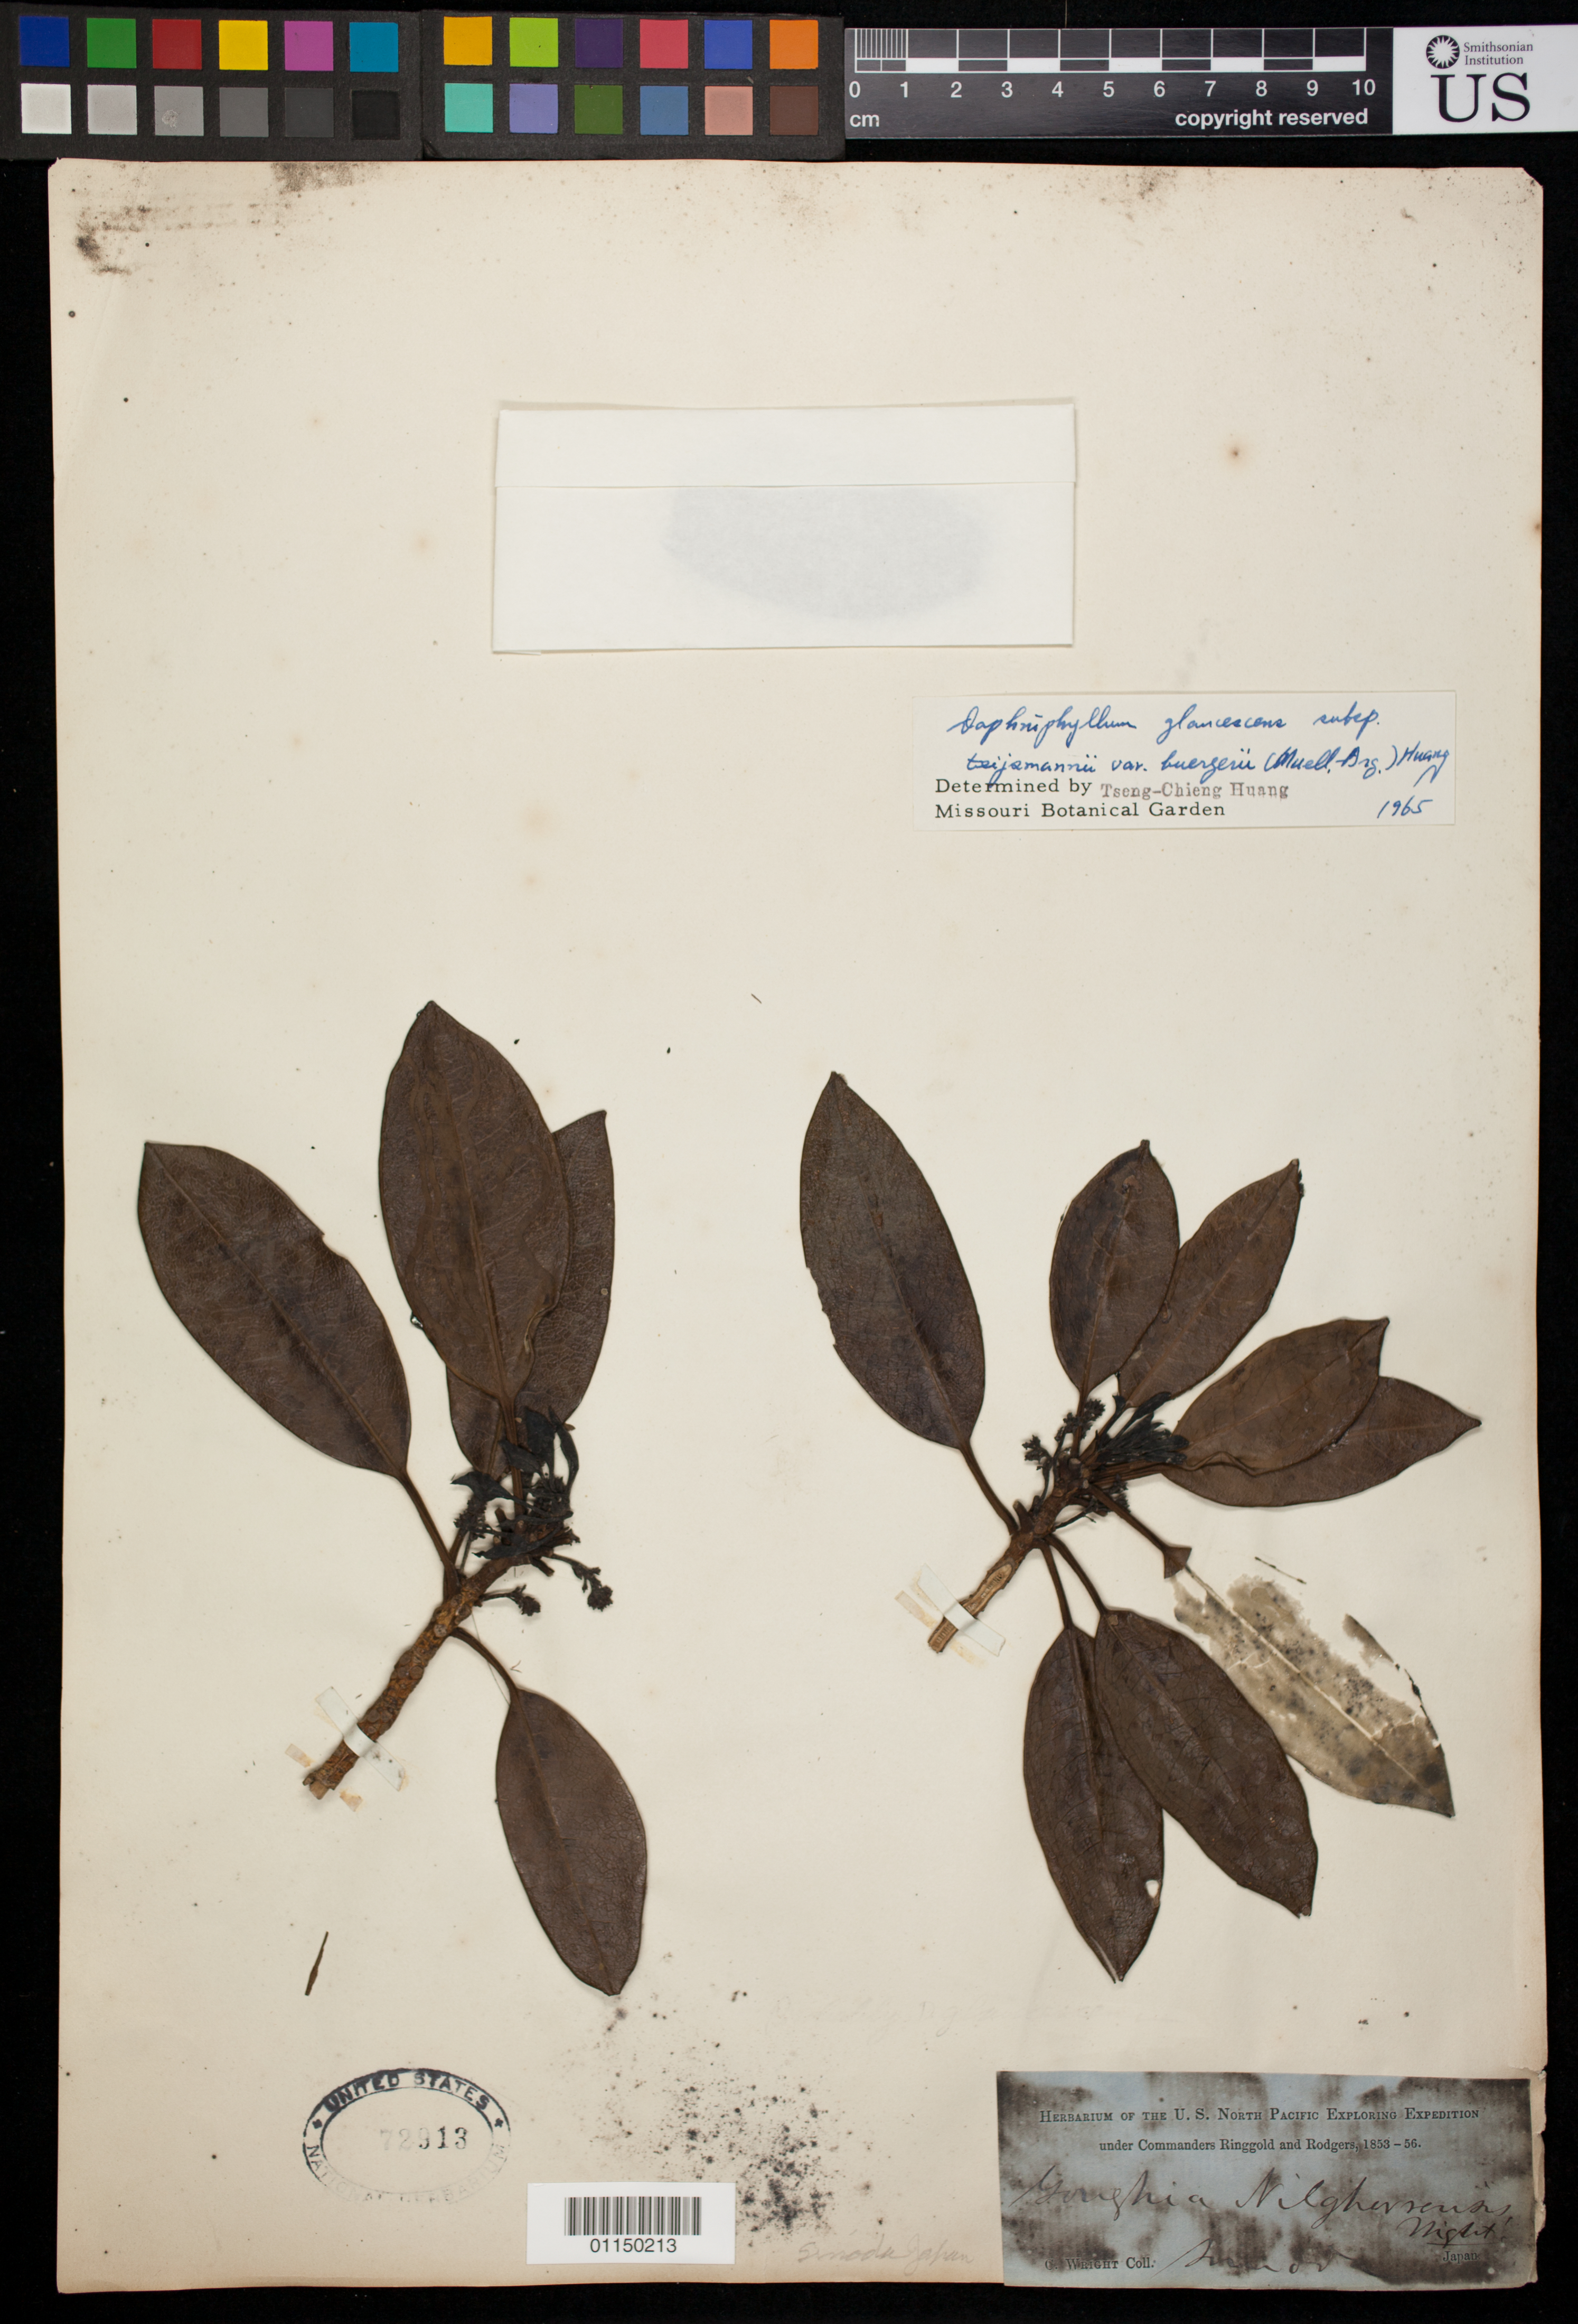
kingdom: Plantae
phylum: Tracheophyta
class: Magnoliopsida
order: Saxifragales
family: Daphniphyllaceae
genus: Daphniphyllum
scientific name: Daphniphyllum glaucescens var. buergeri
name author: (Müll. Arg.) T. C. Huang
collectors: C. Wright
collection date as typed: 1853 to -- -- 1856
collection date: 1853/1856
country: Japan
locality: Simoda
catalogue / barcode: US 72913